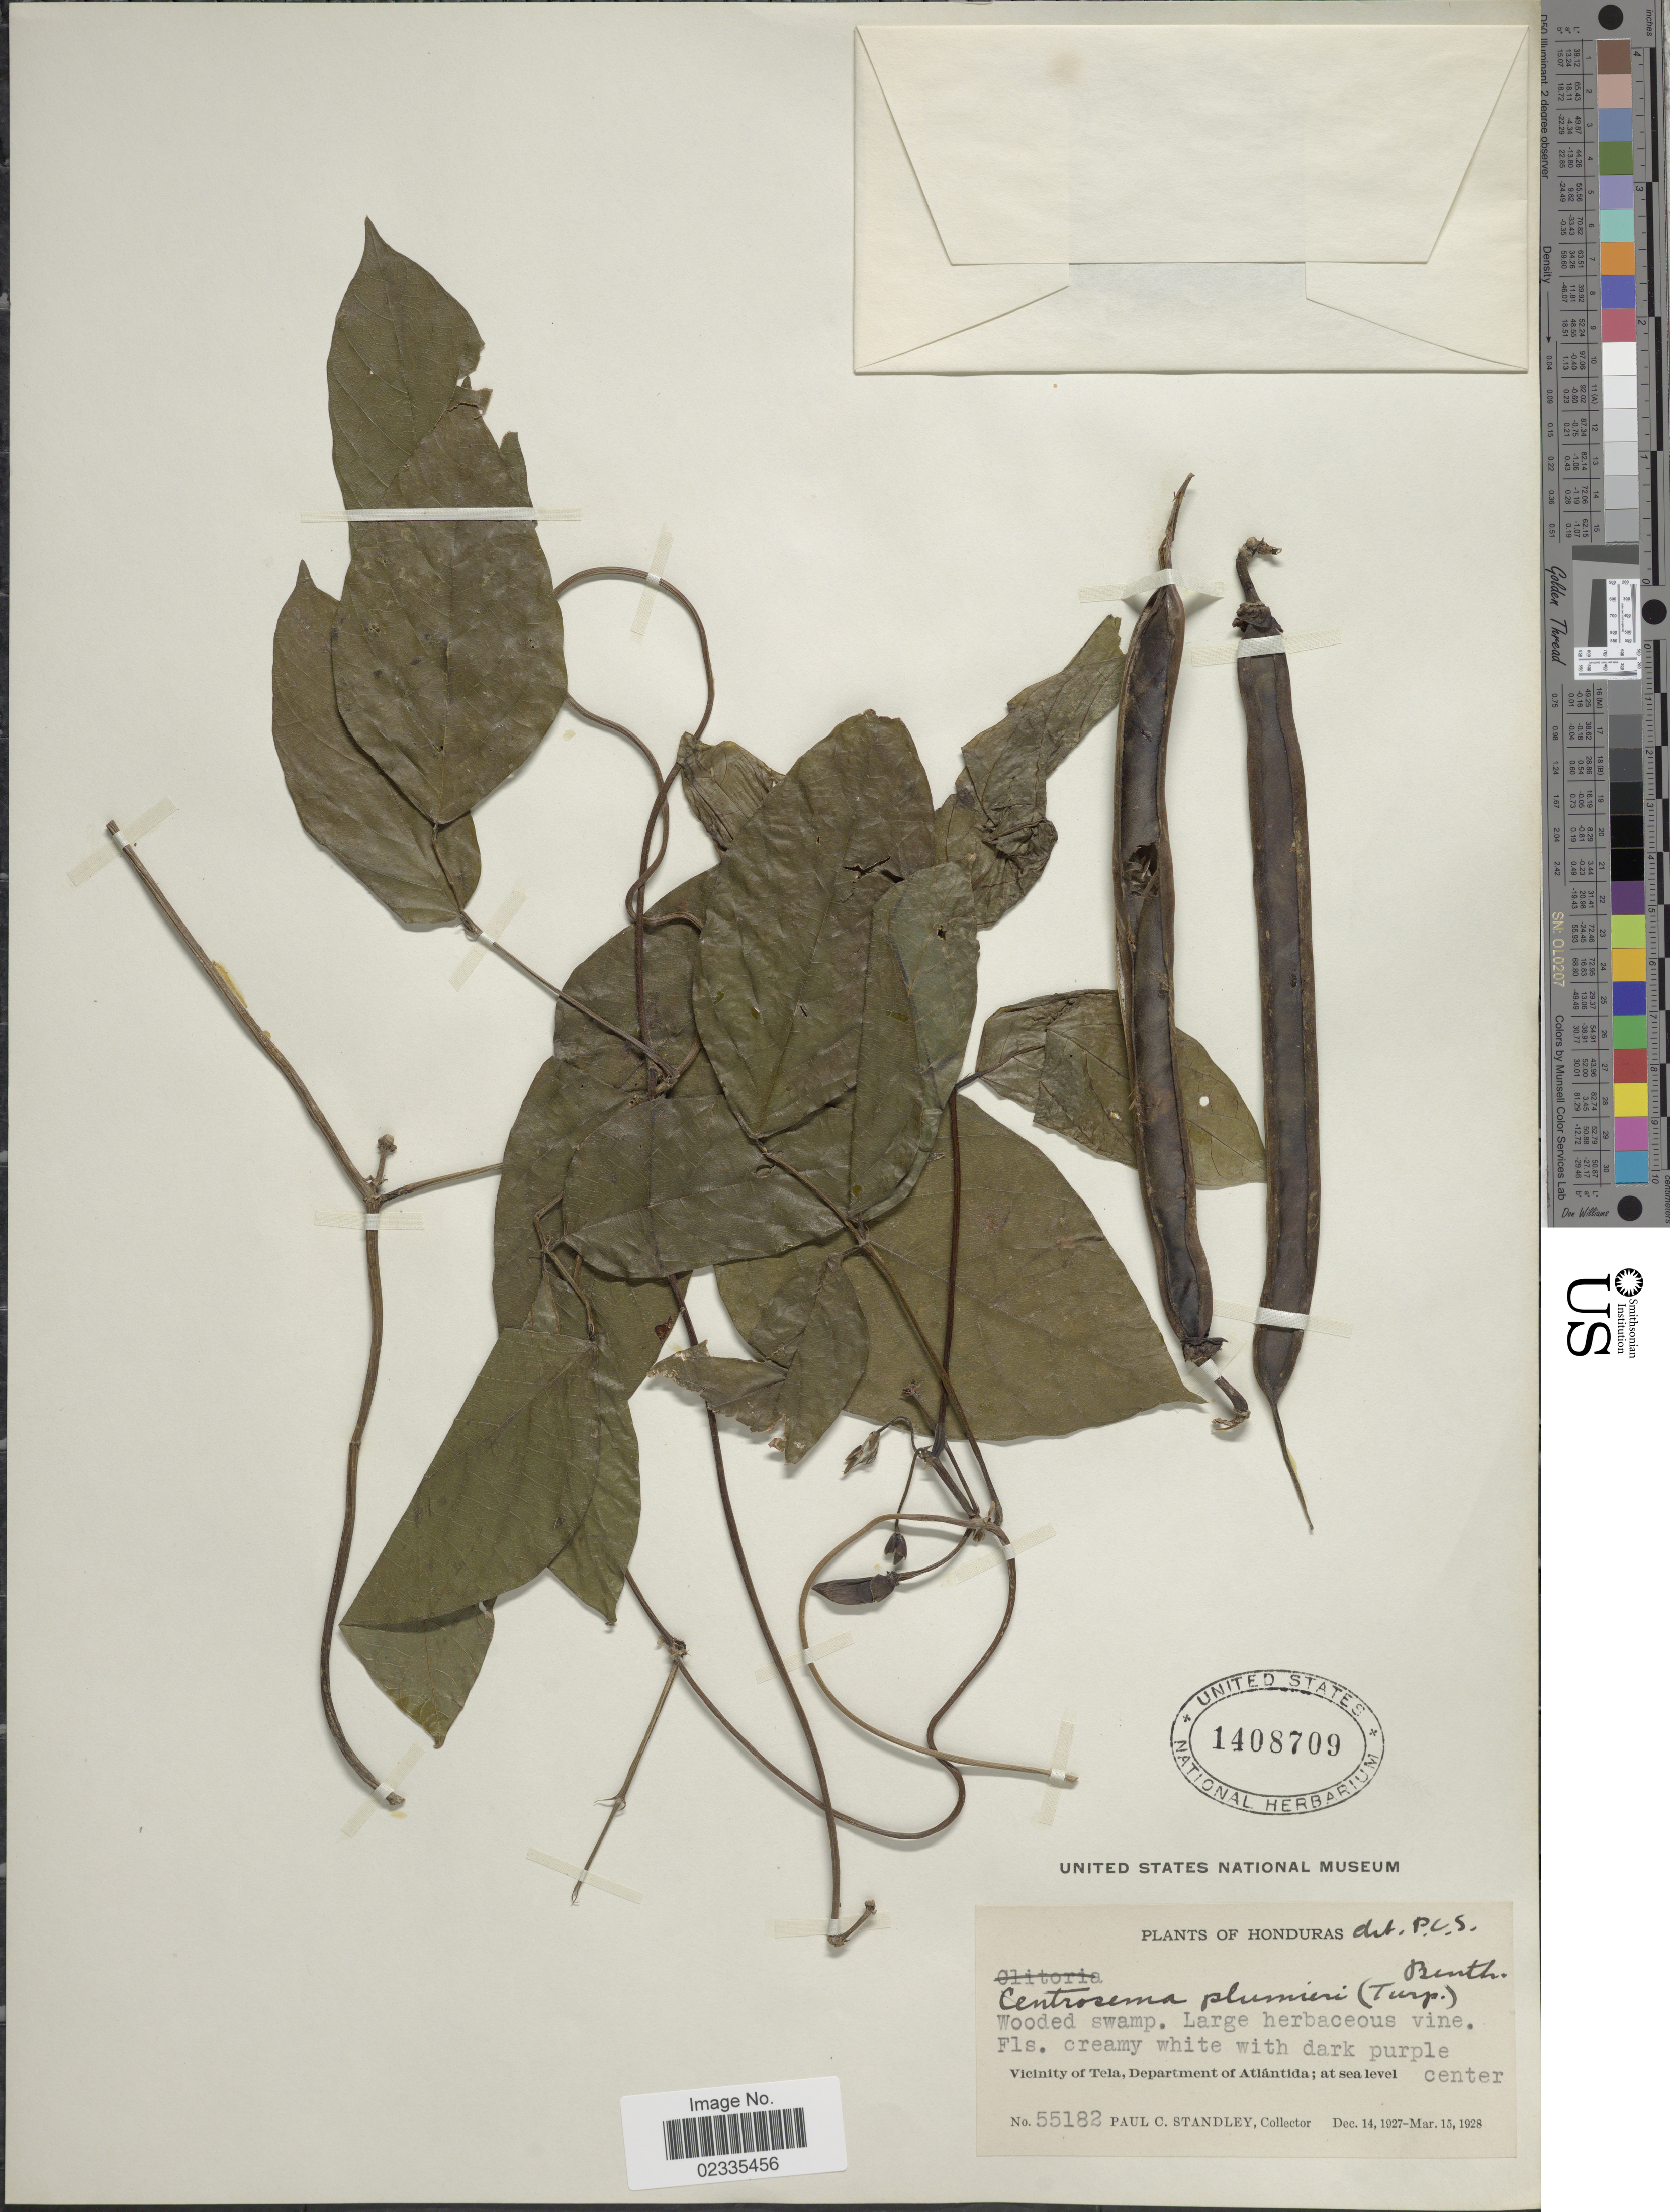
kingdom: Plantae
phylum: Tracheophyta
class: Magnoliopsida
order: Fabales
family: Fabaceae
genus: Centrosema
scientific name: Centrosema plumieri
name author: (Turpin ex Pers.) Benth.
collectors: P. C. Standley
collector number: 55182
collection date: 1927-12-14/1928-03-15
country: Honduras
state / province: Atlántida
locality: Vicinity of Tela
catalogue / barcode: US 1408709